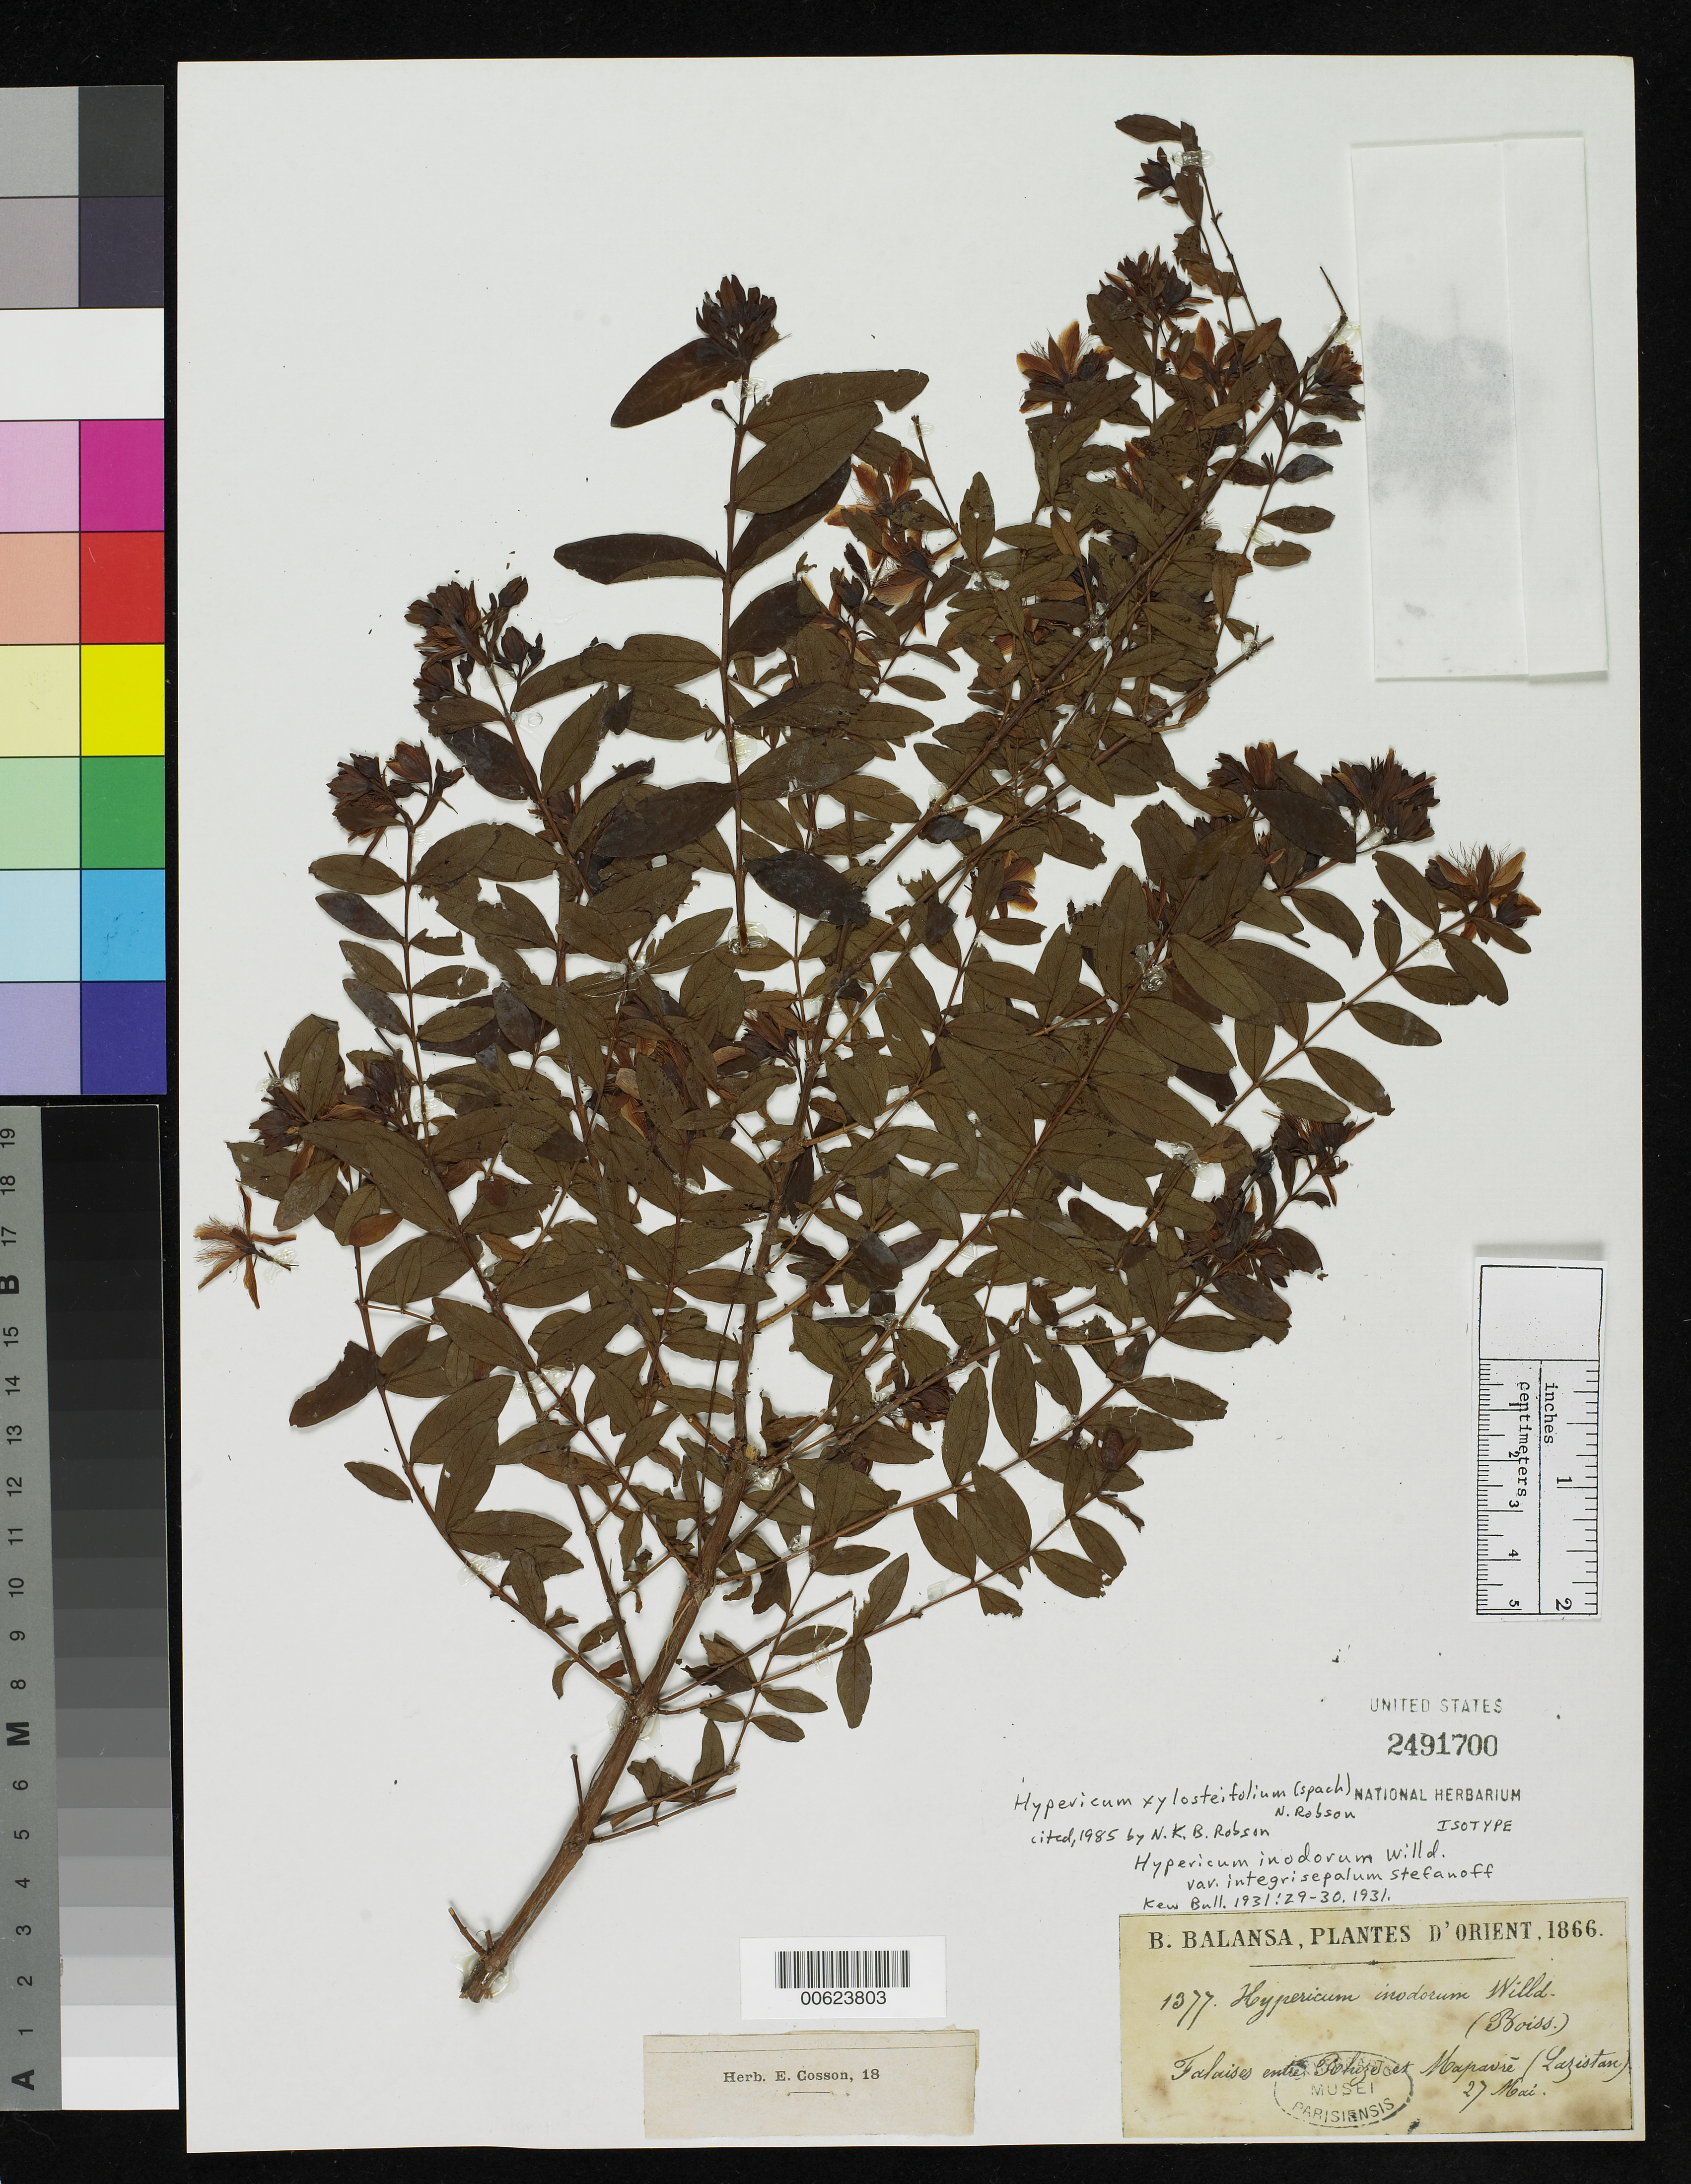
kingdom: Plantae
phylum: Tracheophyta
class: Magnoliopsida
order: Malpighiales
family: Hypericaceae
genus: Hypericum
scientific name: Hypericum inodorum var. integrisepalum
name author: Stefanoff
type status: Isotype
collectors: B. Balansa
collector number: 1377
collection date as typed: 27 May 1866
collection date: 1866-05-27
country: Turkey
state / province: Lazistan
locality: Talaises entre Rehize et Maparre.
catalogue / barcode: US 2491700